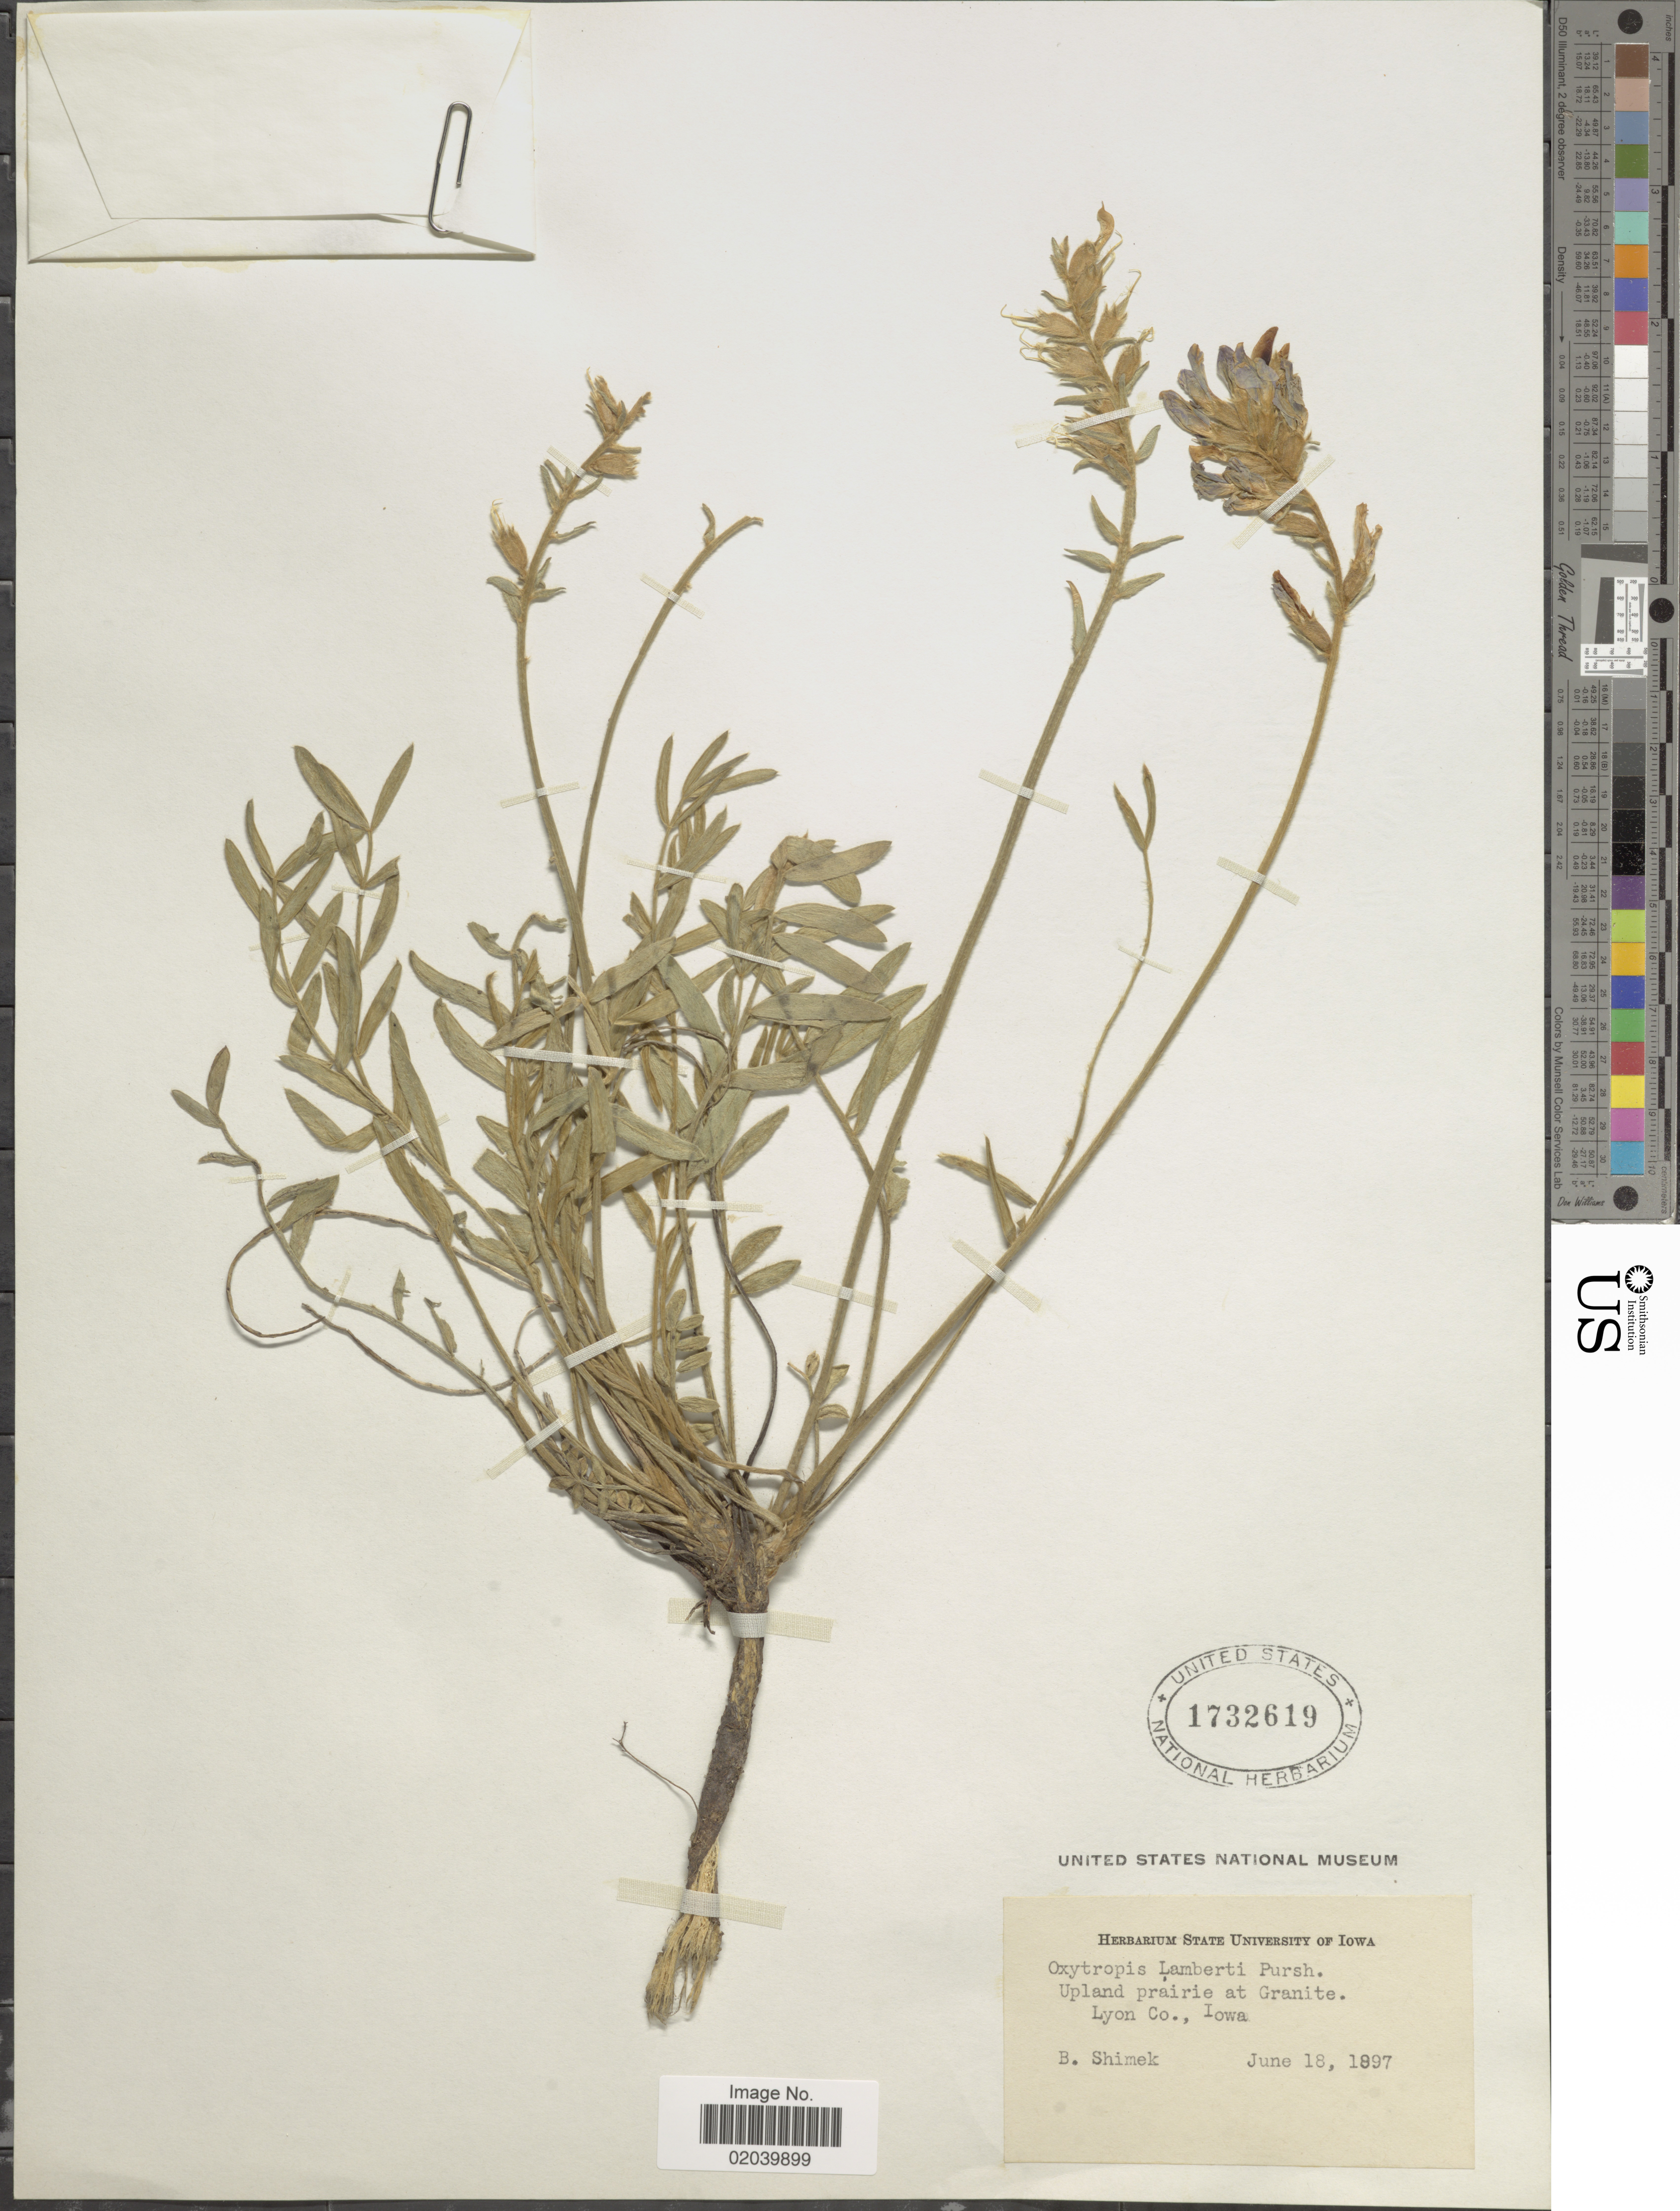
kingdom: Plantae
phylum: Tracheophyta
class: Magnoliopsida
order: Fabales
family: Fabaceae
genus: Oxytropis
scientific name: Oxytropis lambertii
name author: Pursh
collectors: B. Shimek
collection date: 1897-06-18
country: United States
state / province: Iowa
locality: Upland prairie at Granite. Lyon Co.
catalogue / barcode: US 1732619